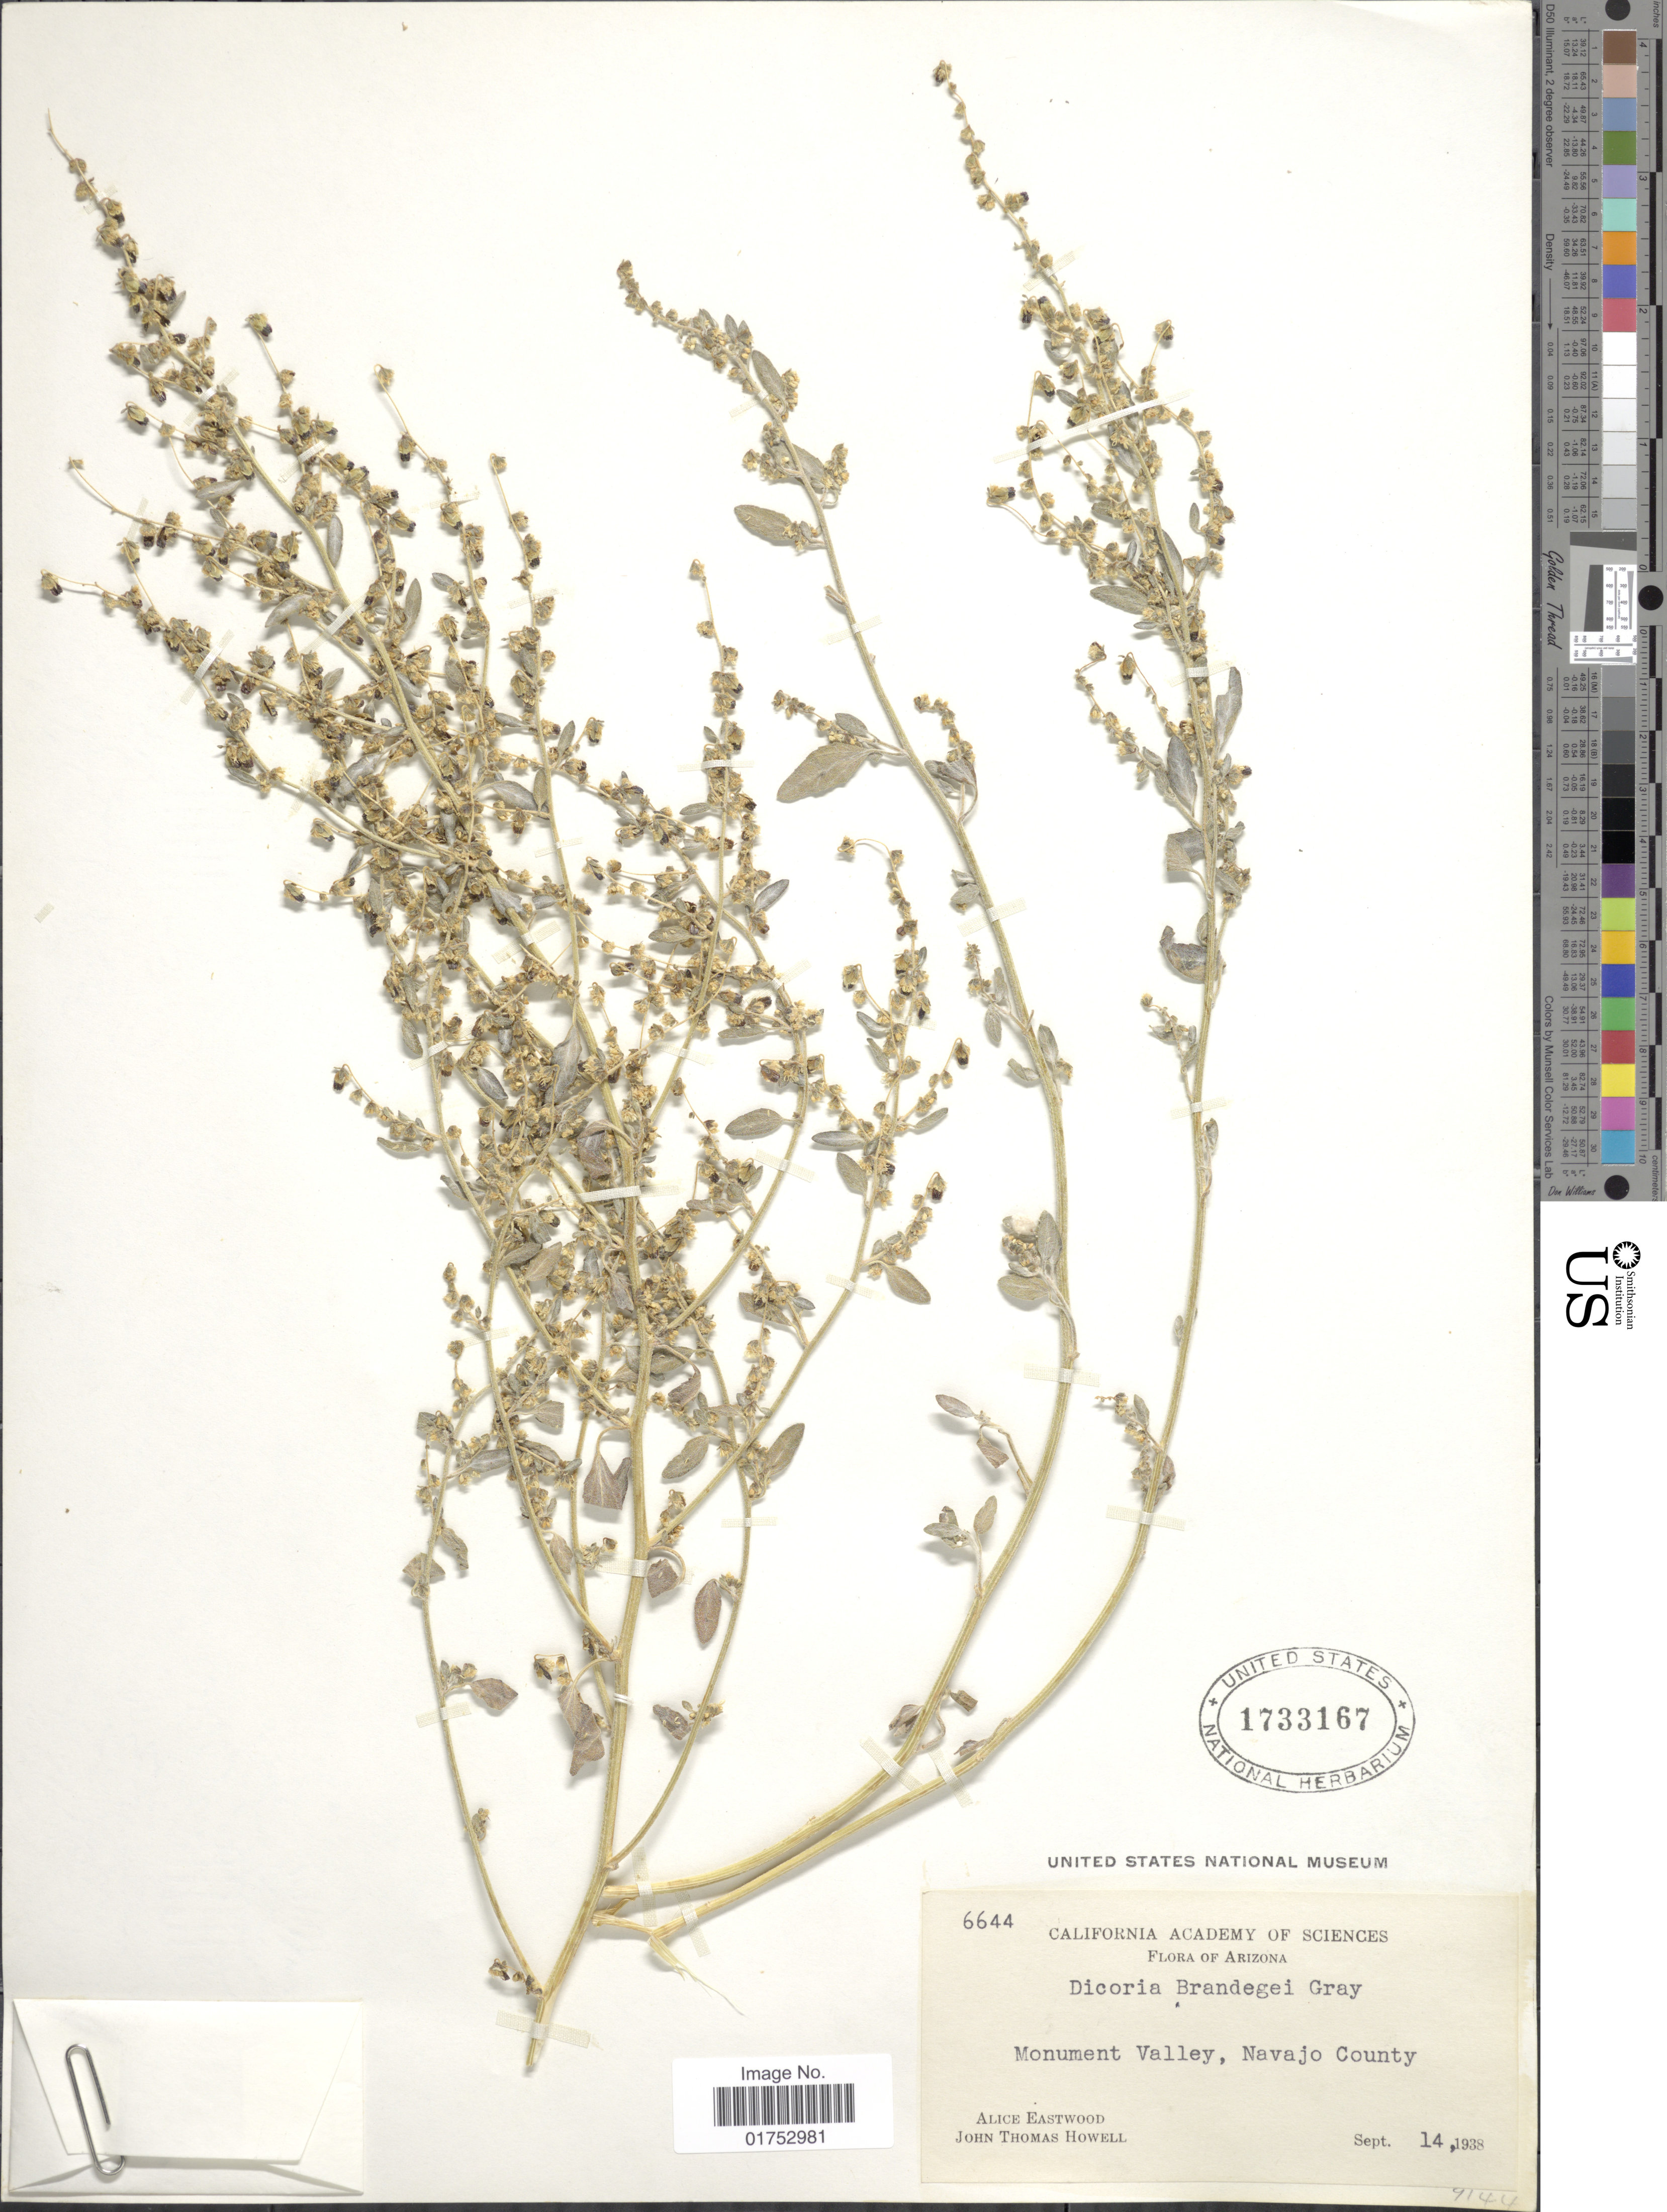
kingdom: Plantae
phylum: Tracheophyta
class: Magnoliopsida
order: Asterales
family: Asteraceae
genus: Dicoria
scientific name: Dicoria brandegeei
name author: A. Gray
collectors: A. Eastwood & J. T. Howell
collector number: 6644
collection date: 1938-09-14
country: United States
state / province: Arizona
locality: Monument Valley, Navajo County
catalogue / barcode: US 1733167